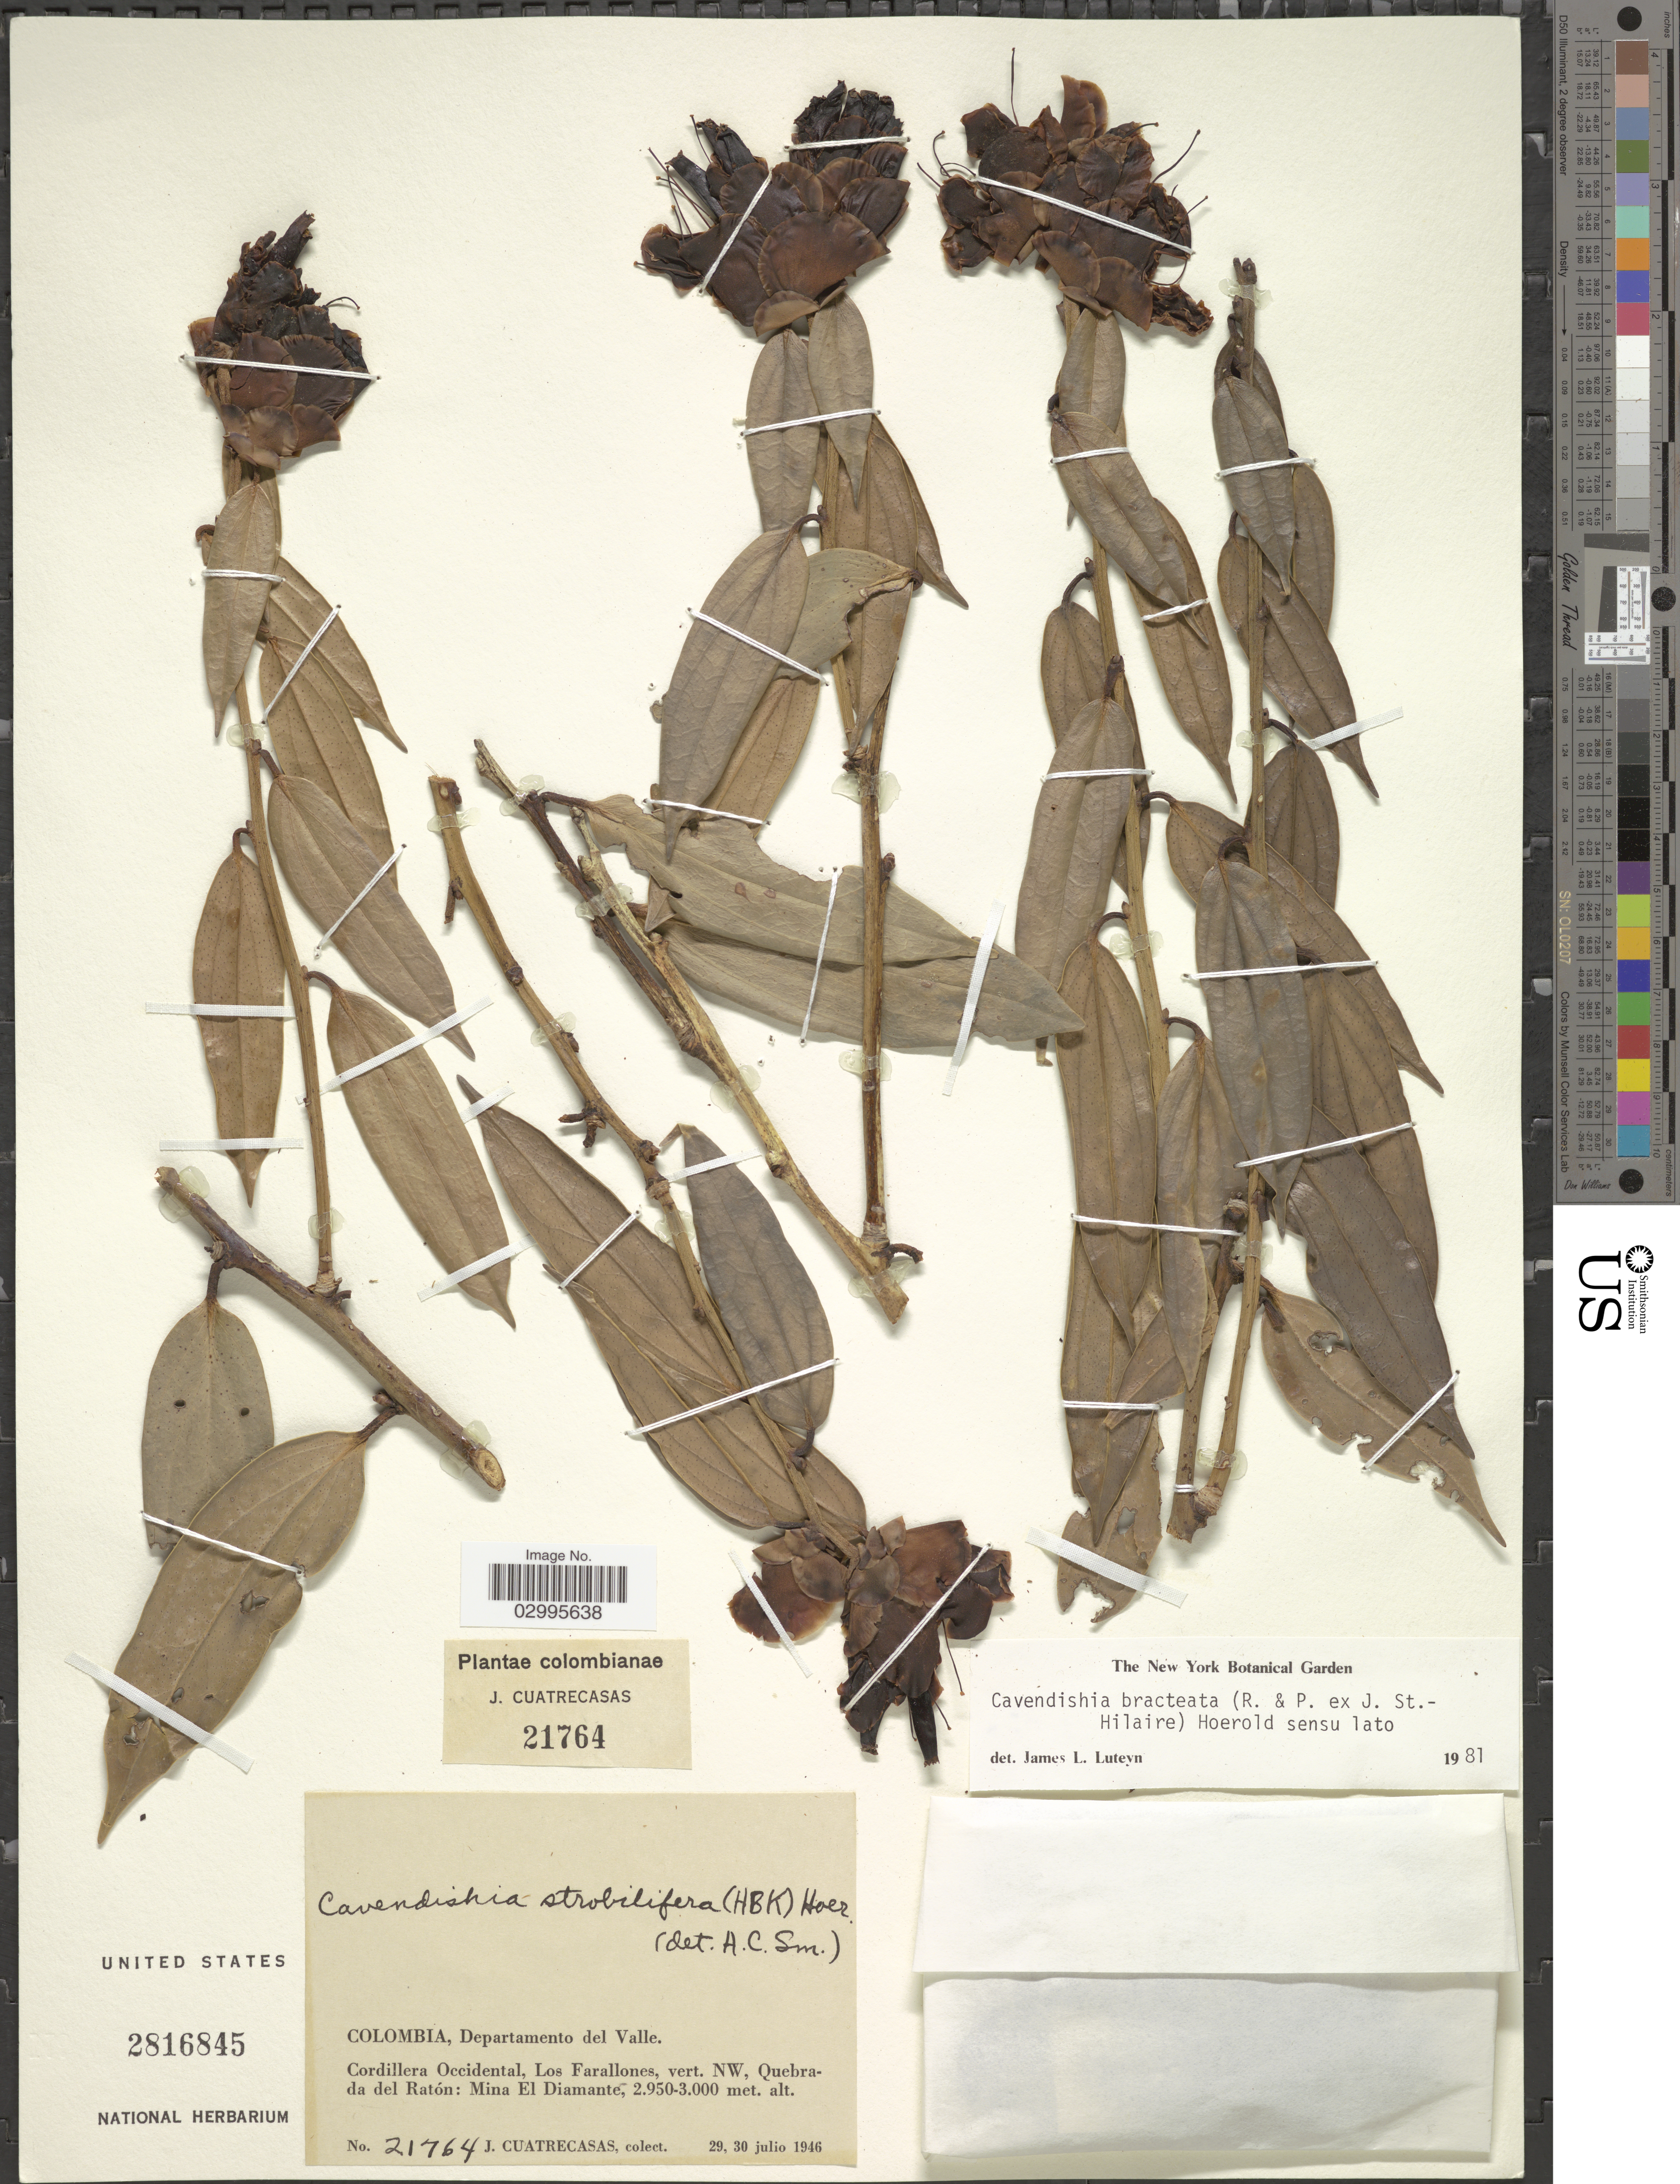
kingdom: Plantae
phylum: Tracheophyta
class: Magnoliopsida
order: Ericales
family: Ericaceae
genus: Cavendishia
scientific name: Cavendishia bracteata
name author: (Ruiz & Pav. ex J. St.-Hil.) Hoerold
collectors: J. Cuatrecasas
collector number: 21764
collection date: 1946-07-29/1946-07-30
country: Colombia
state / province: Valle del Cauca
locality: Departamento del Valle. Cordillera Occidental, Los Farallones, vert. NW, Quebrada del Ráton: Mina El Diamante.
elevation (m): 2920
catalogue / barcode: US 2816845